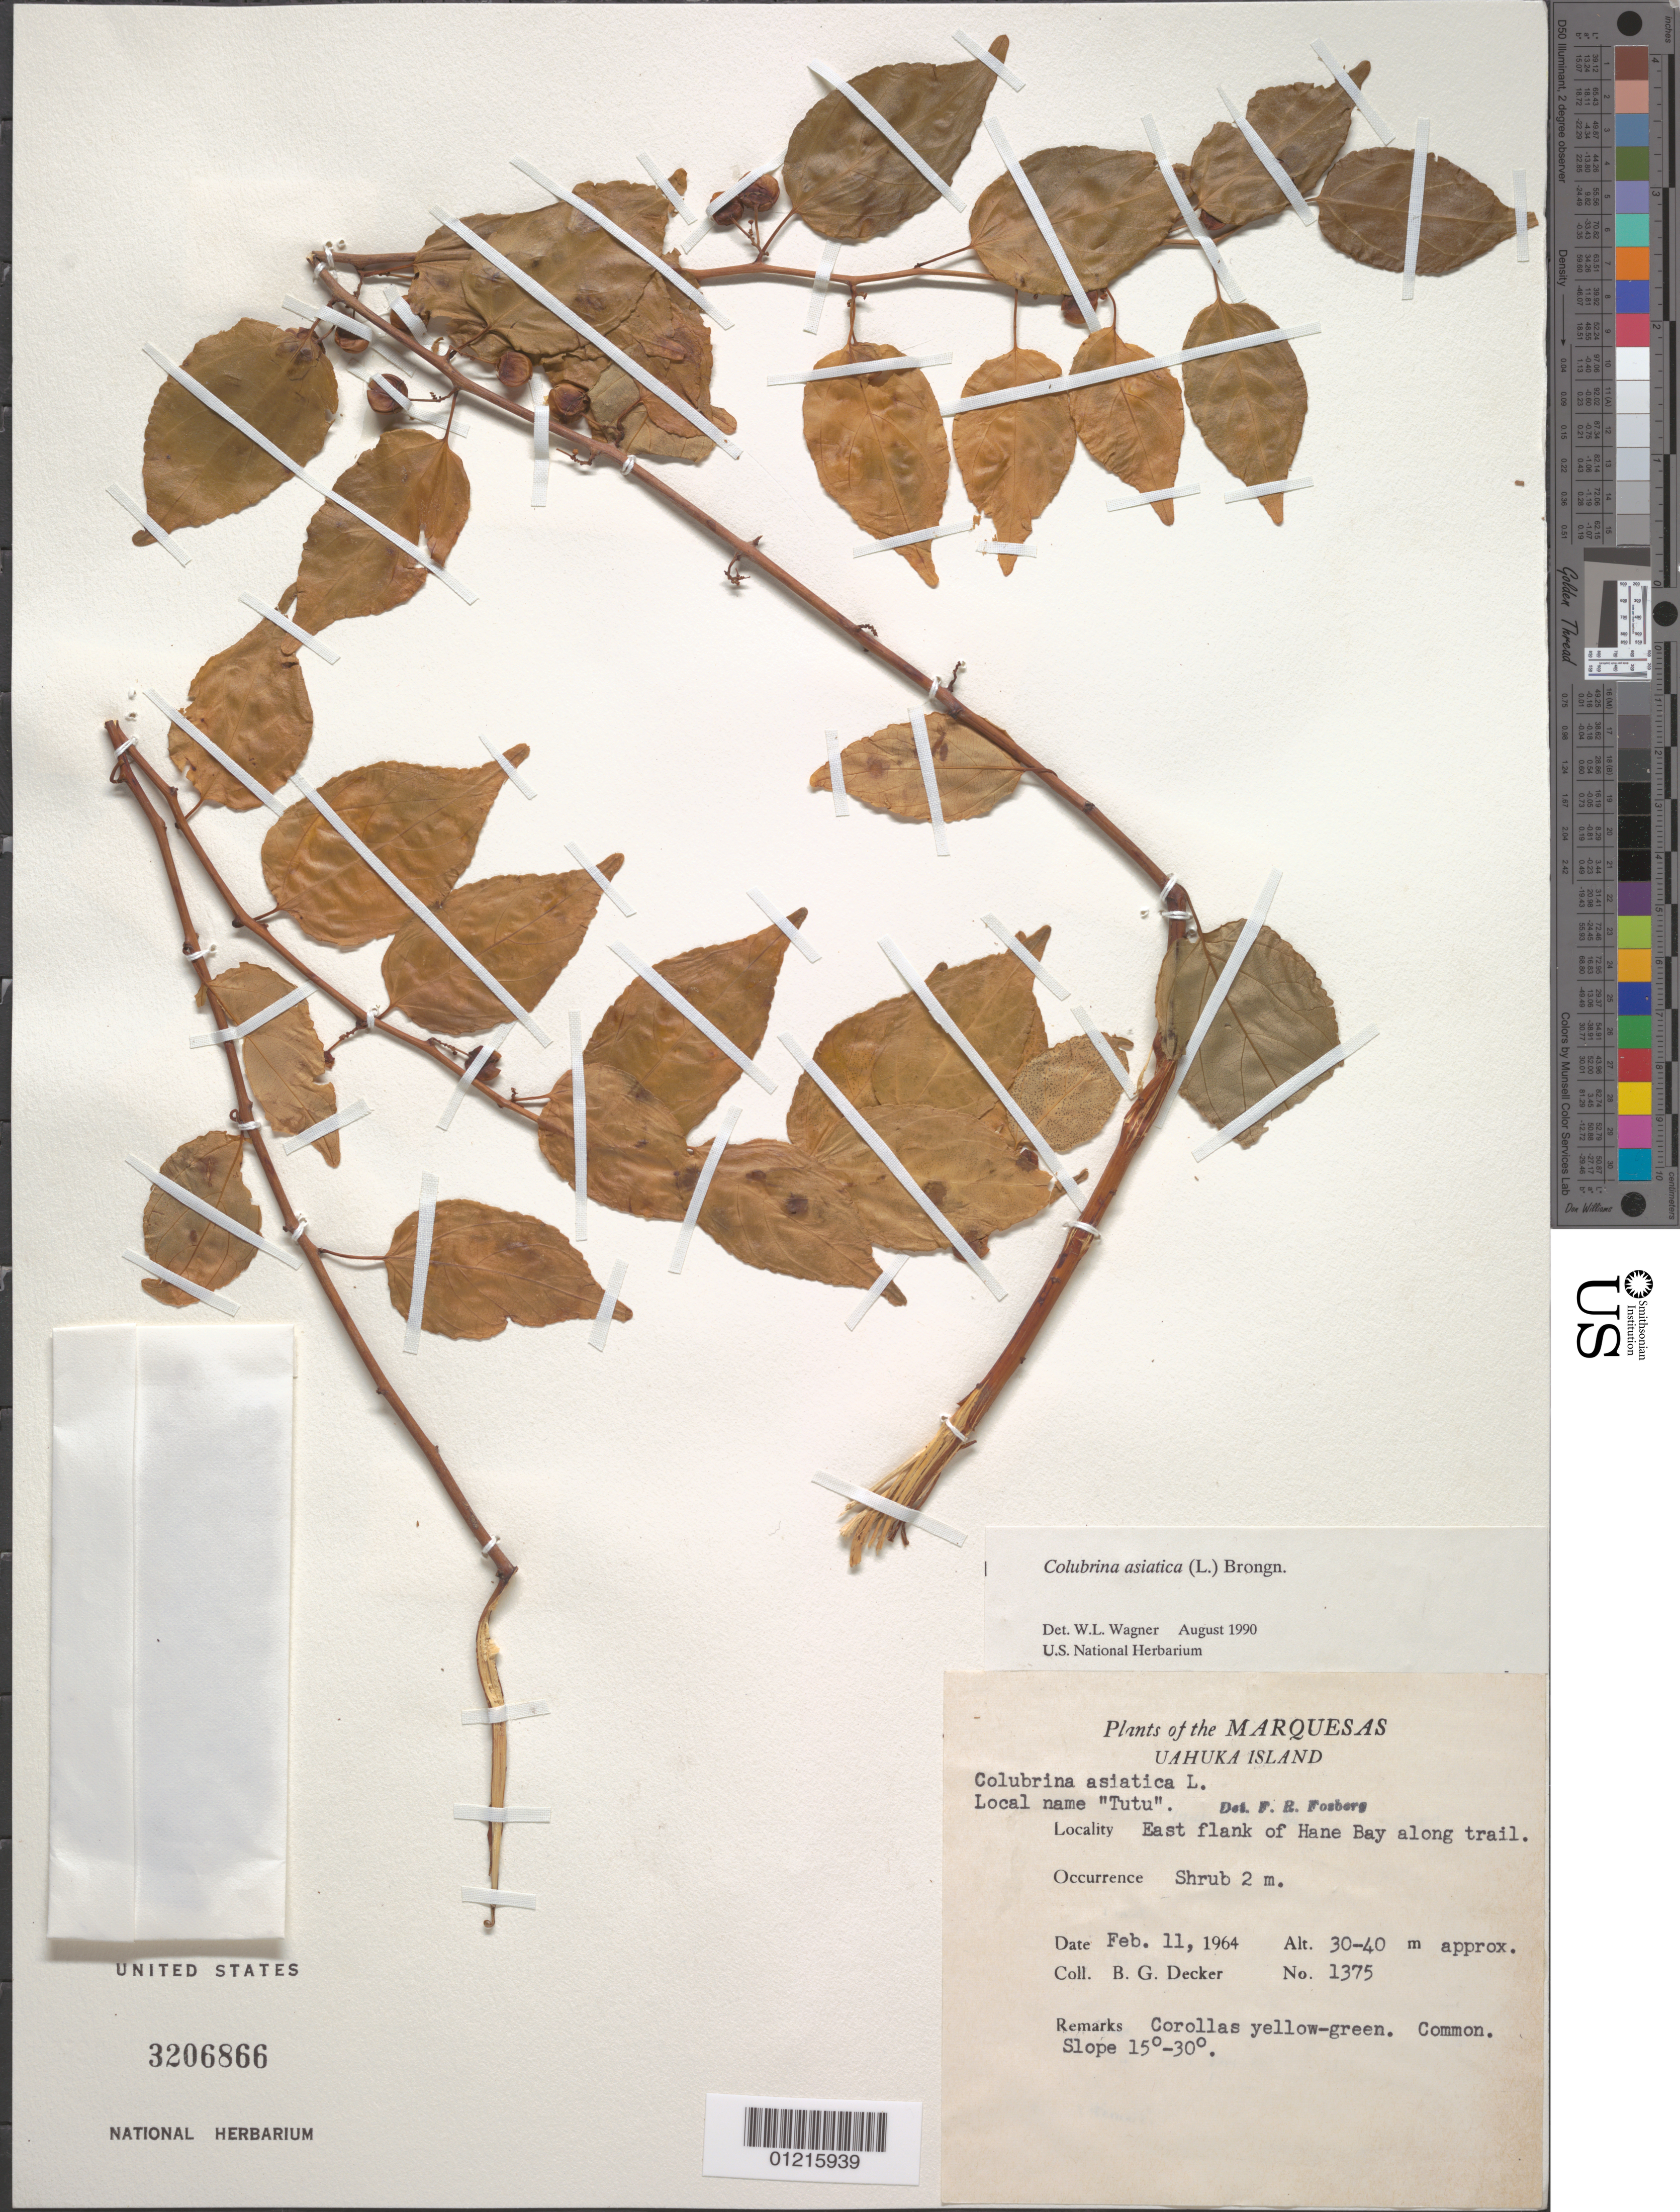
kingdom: Plantae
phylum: Tracheophyta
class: Magnoliopsida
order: Rosales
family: Rhamnaceae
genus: Colubrina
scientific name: Colubrina asiatica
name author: (L.) Brongn.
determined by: Wagner, W. L., (BOT), Smithsonian Institution - National Museum of Natural History (UNITED STATES)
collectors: B. G. Decker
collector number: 1375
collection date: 1964-02-11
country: French Polynesia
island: Ua Huka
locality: E flank of Hane Bay along trail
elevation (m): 30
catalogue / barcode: US 3206866